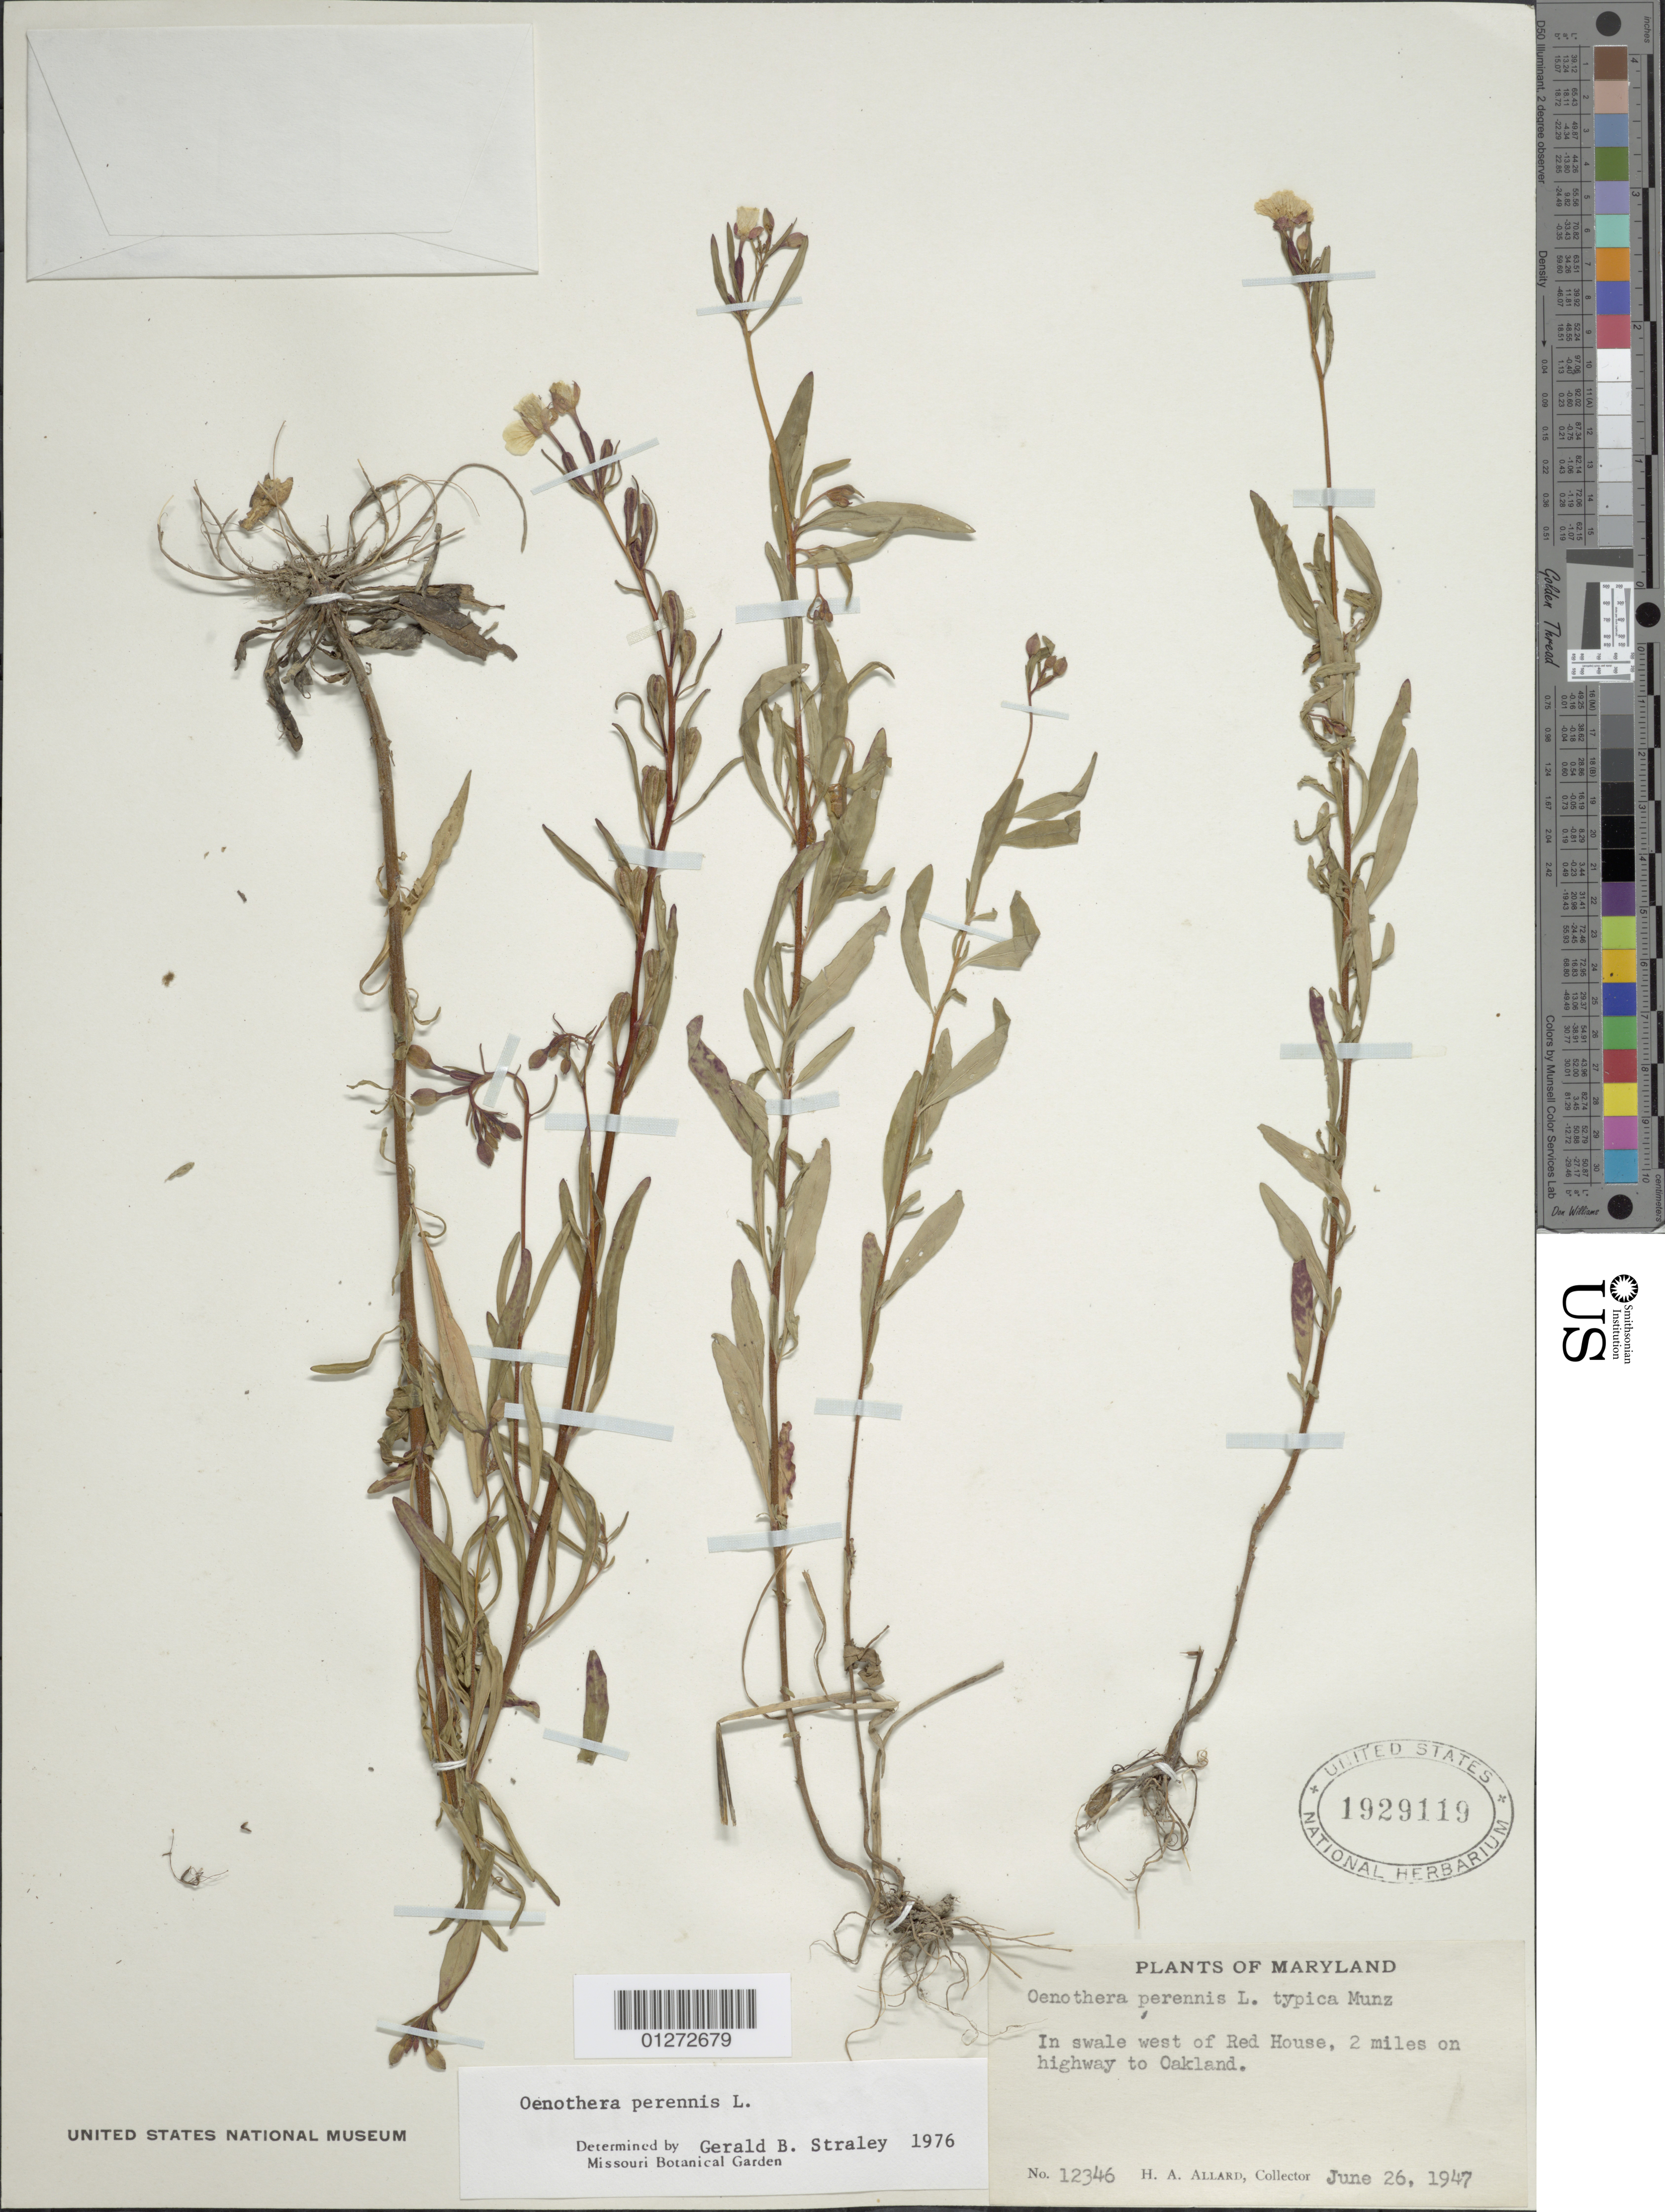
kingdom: Plantae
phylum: Tracheophyta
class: Magnoliopsida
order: Myrtales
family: Onagraceae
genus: Oenothera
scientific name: Oenothera perennis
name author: L.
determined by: Straley, G. B.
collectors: H. A. Allard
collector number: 12346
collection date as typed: June 26, 1947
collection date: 1947-06-26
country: United States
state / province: Maryland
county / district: Garrett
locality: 2 mi. west of Red House, on road to Oakland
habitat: Swale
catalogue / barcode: US 1929199